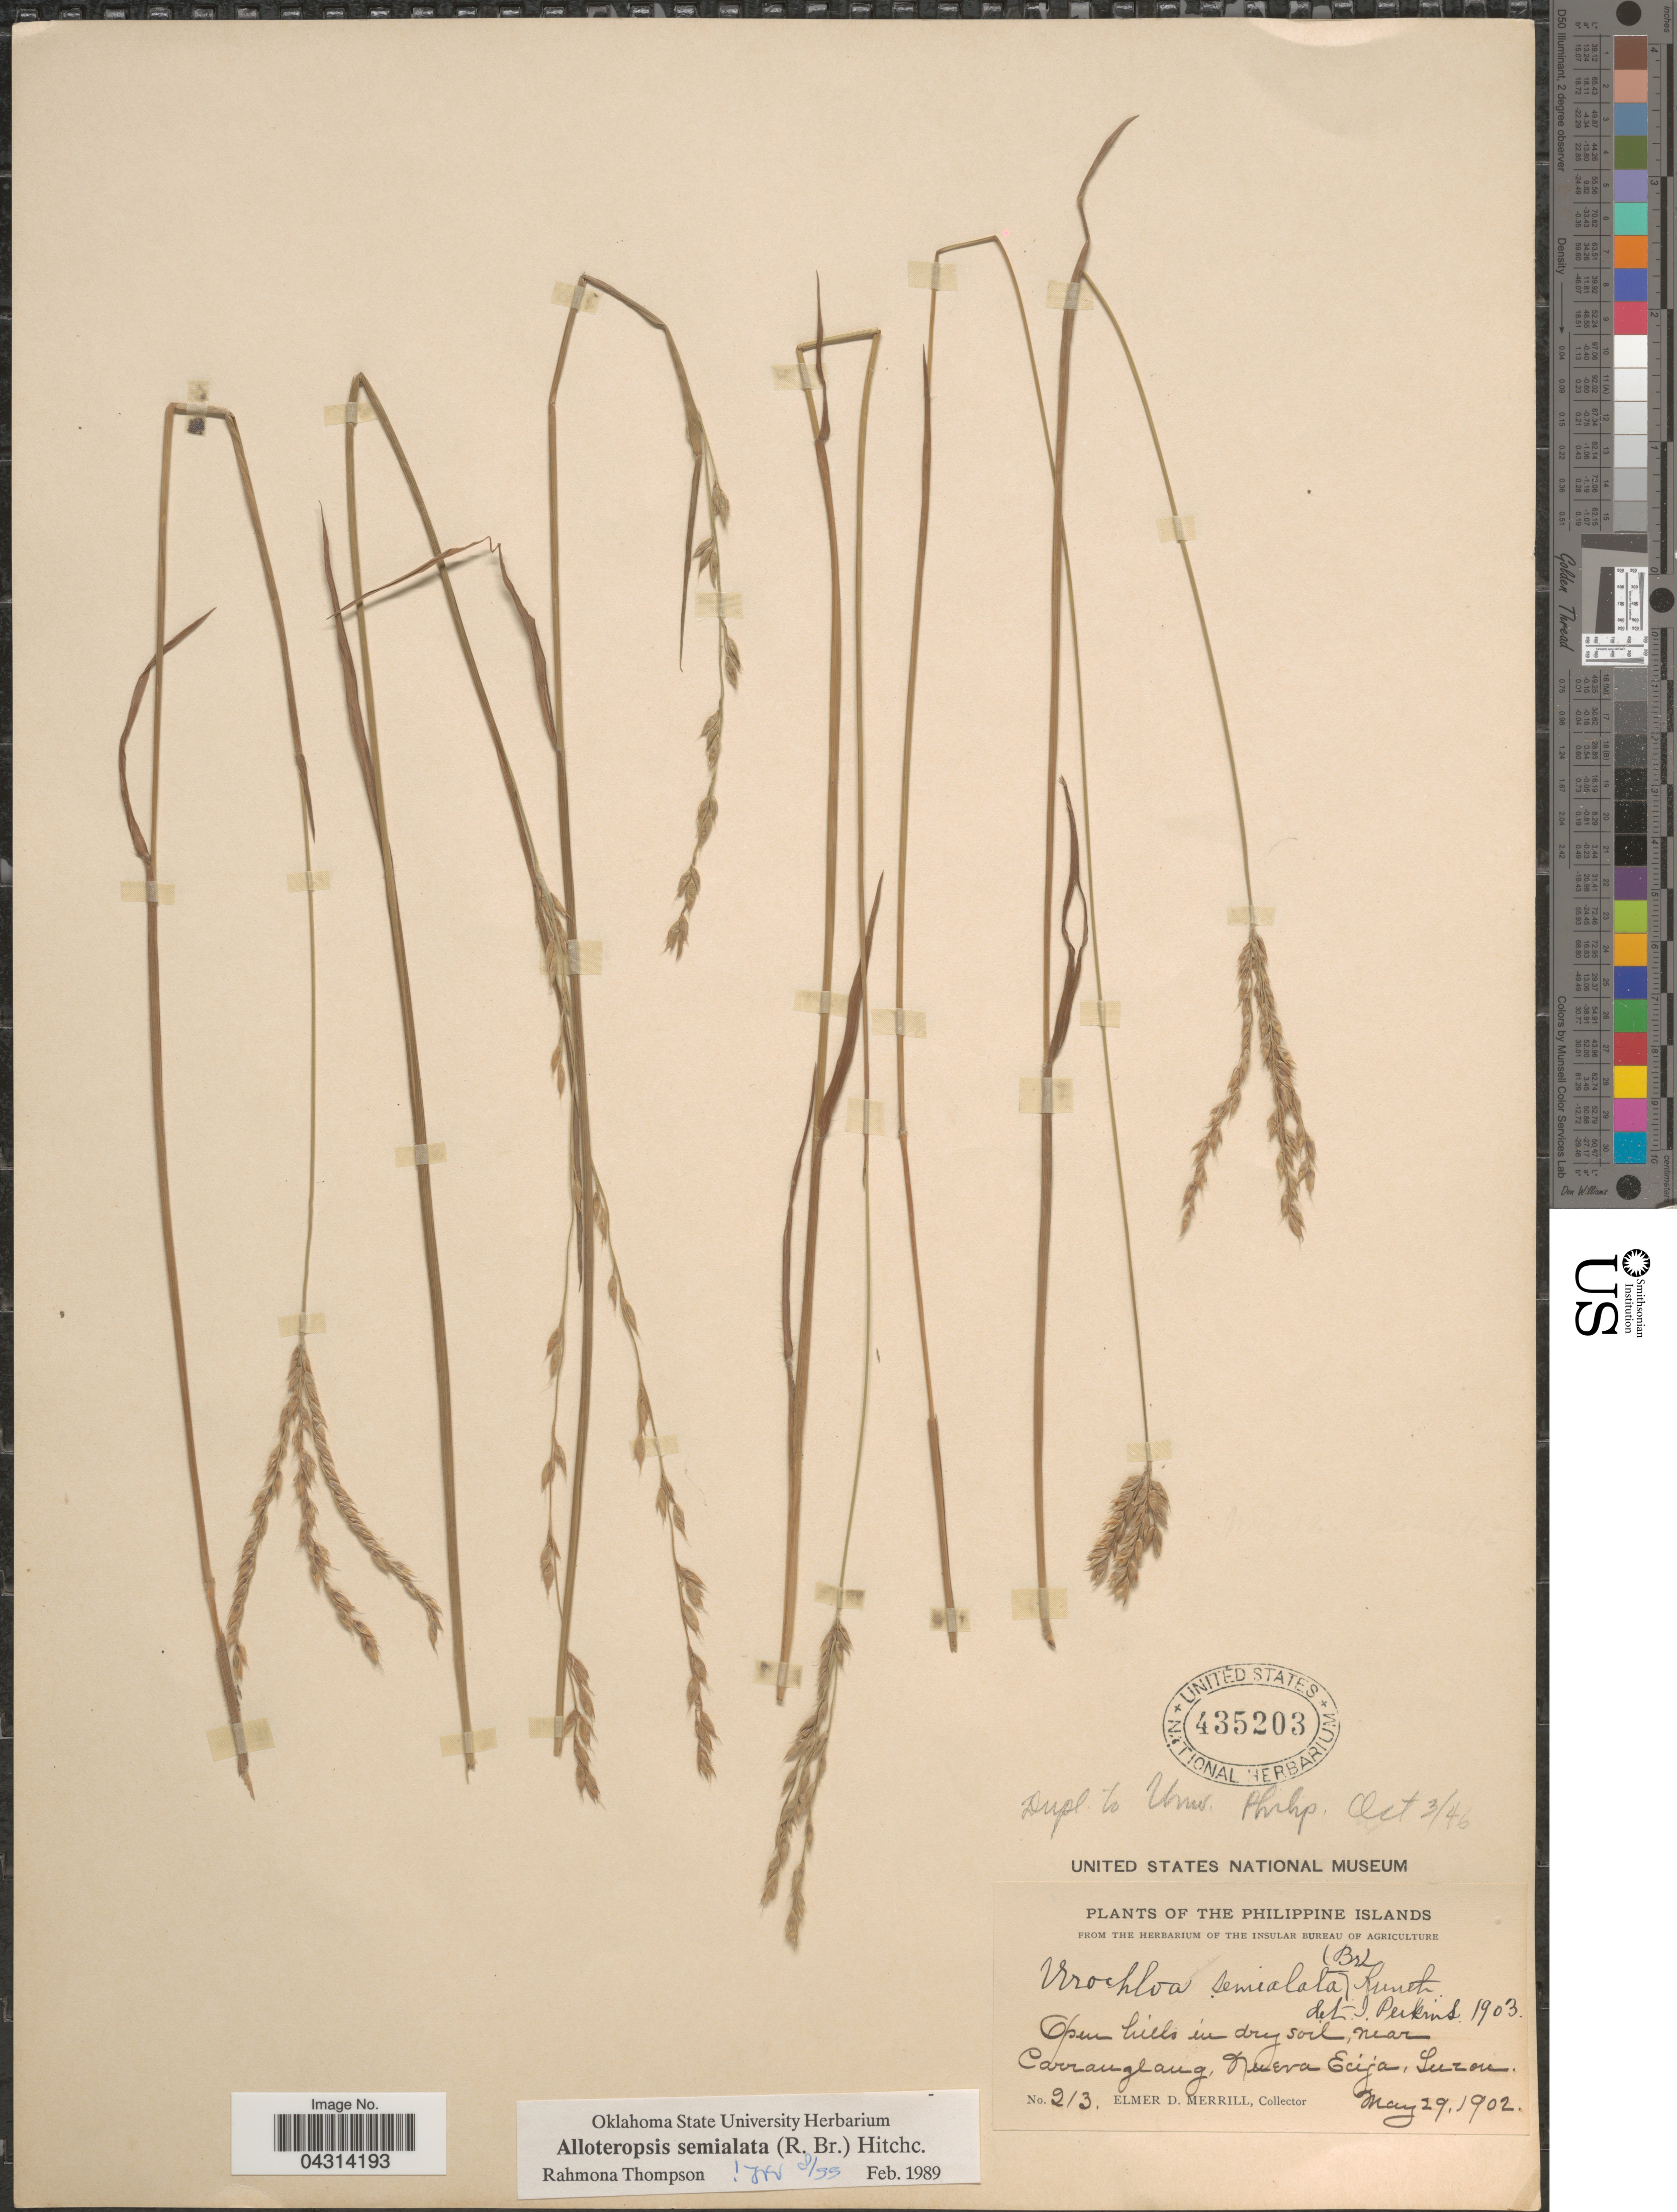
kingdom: Plantae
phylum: Tracheophyta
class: Liliopsida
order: Poales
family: Poaceae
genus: Alloteropsis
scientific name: Alloteropsis semialata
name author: (R. Br.) Hitchc.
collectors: E. D. Merrill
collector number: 213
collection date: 1902-05-29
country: Philippines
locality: The Philippine Islands. Open hills in dry soil, near Carranglang, Nueva Ecija, Luzon.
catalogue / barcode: US 435203